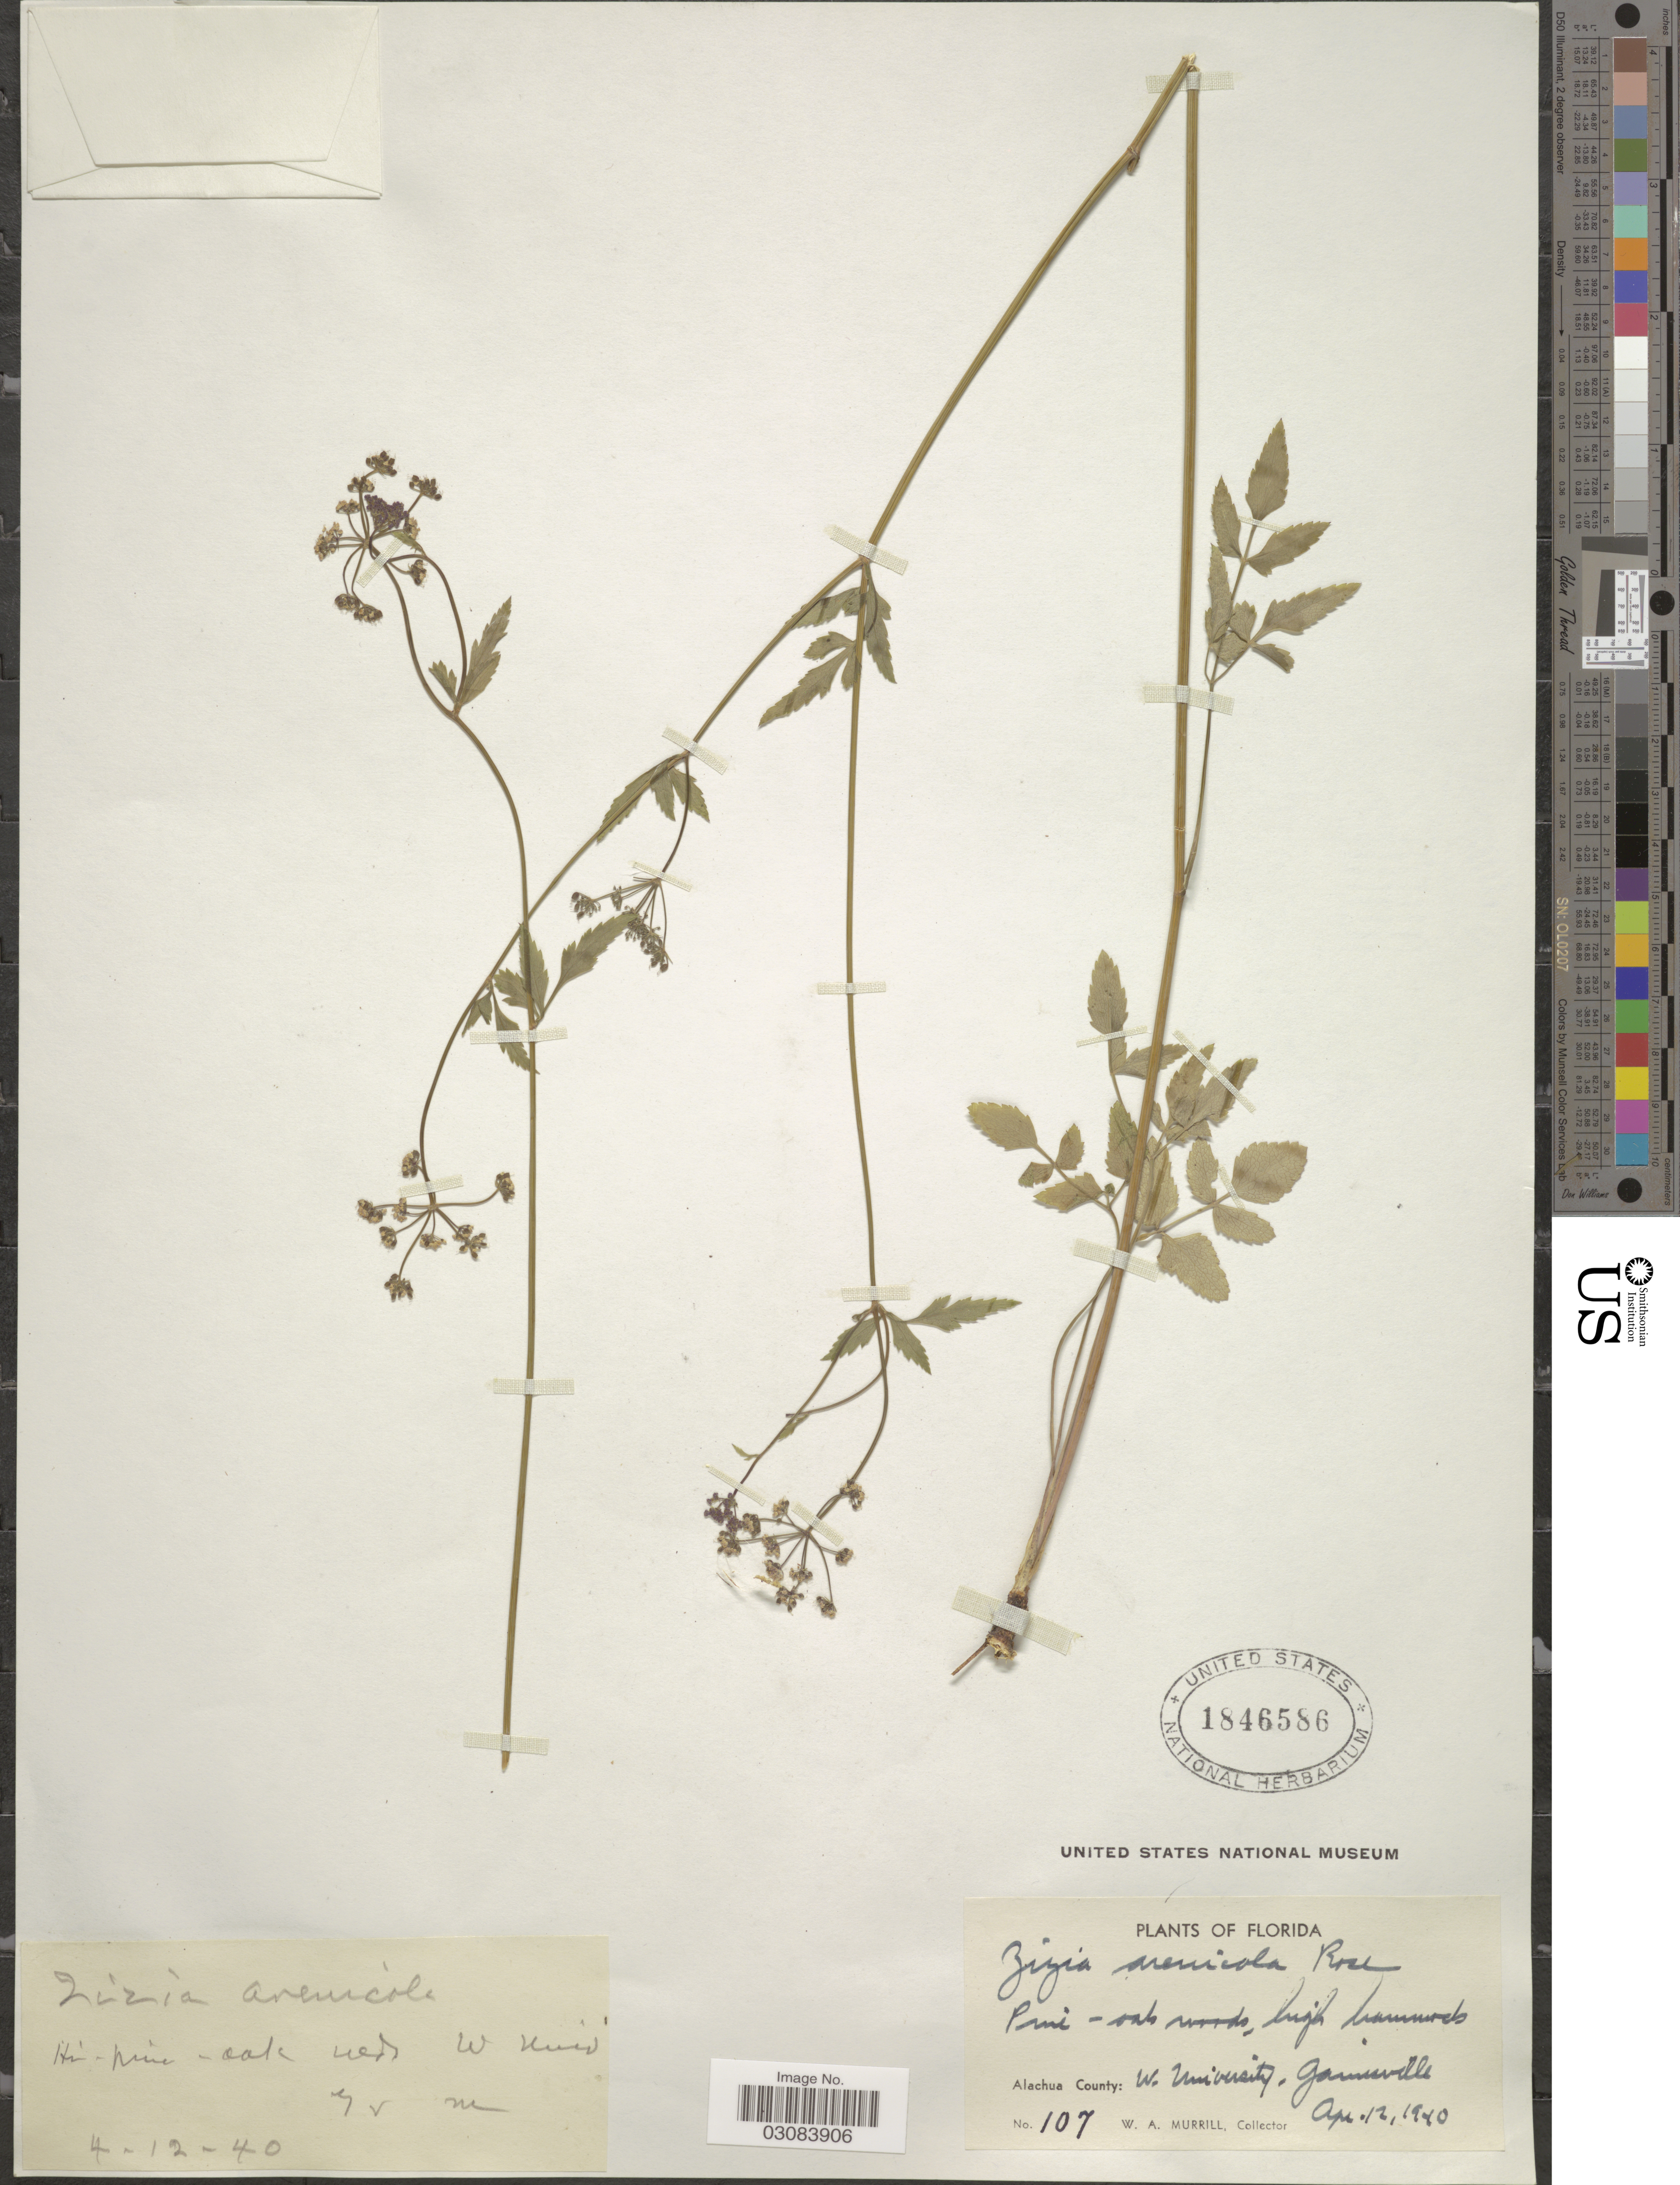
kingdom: Plantae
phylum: Tracheophyta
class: Magnoliopsida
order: Apiales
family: Apiaceae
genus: Zizia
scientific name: Zizia arenicola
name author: Rose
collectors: W. A. Murrill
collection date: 1940-04-12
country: United States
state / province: Florida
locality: Alachua County: W. University, Gainesville.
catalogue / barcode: US 1846586